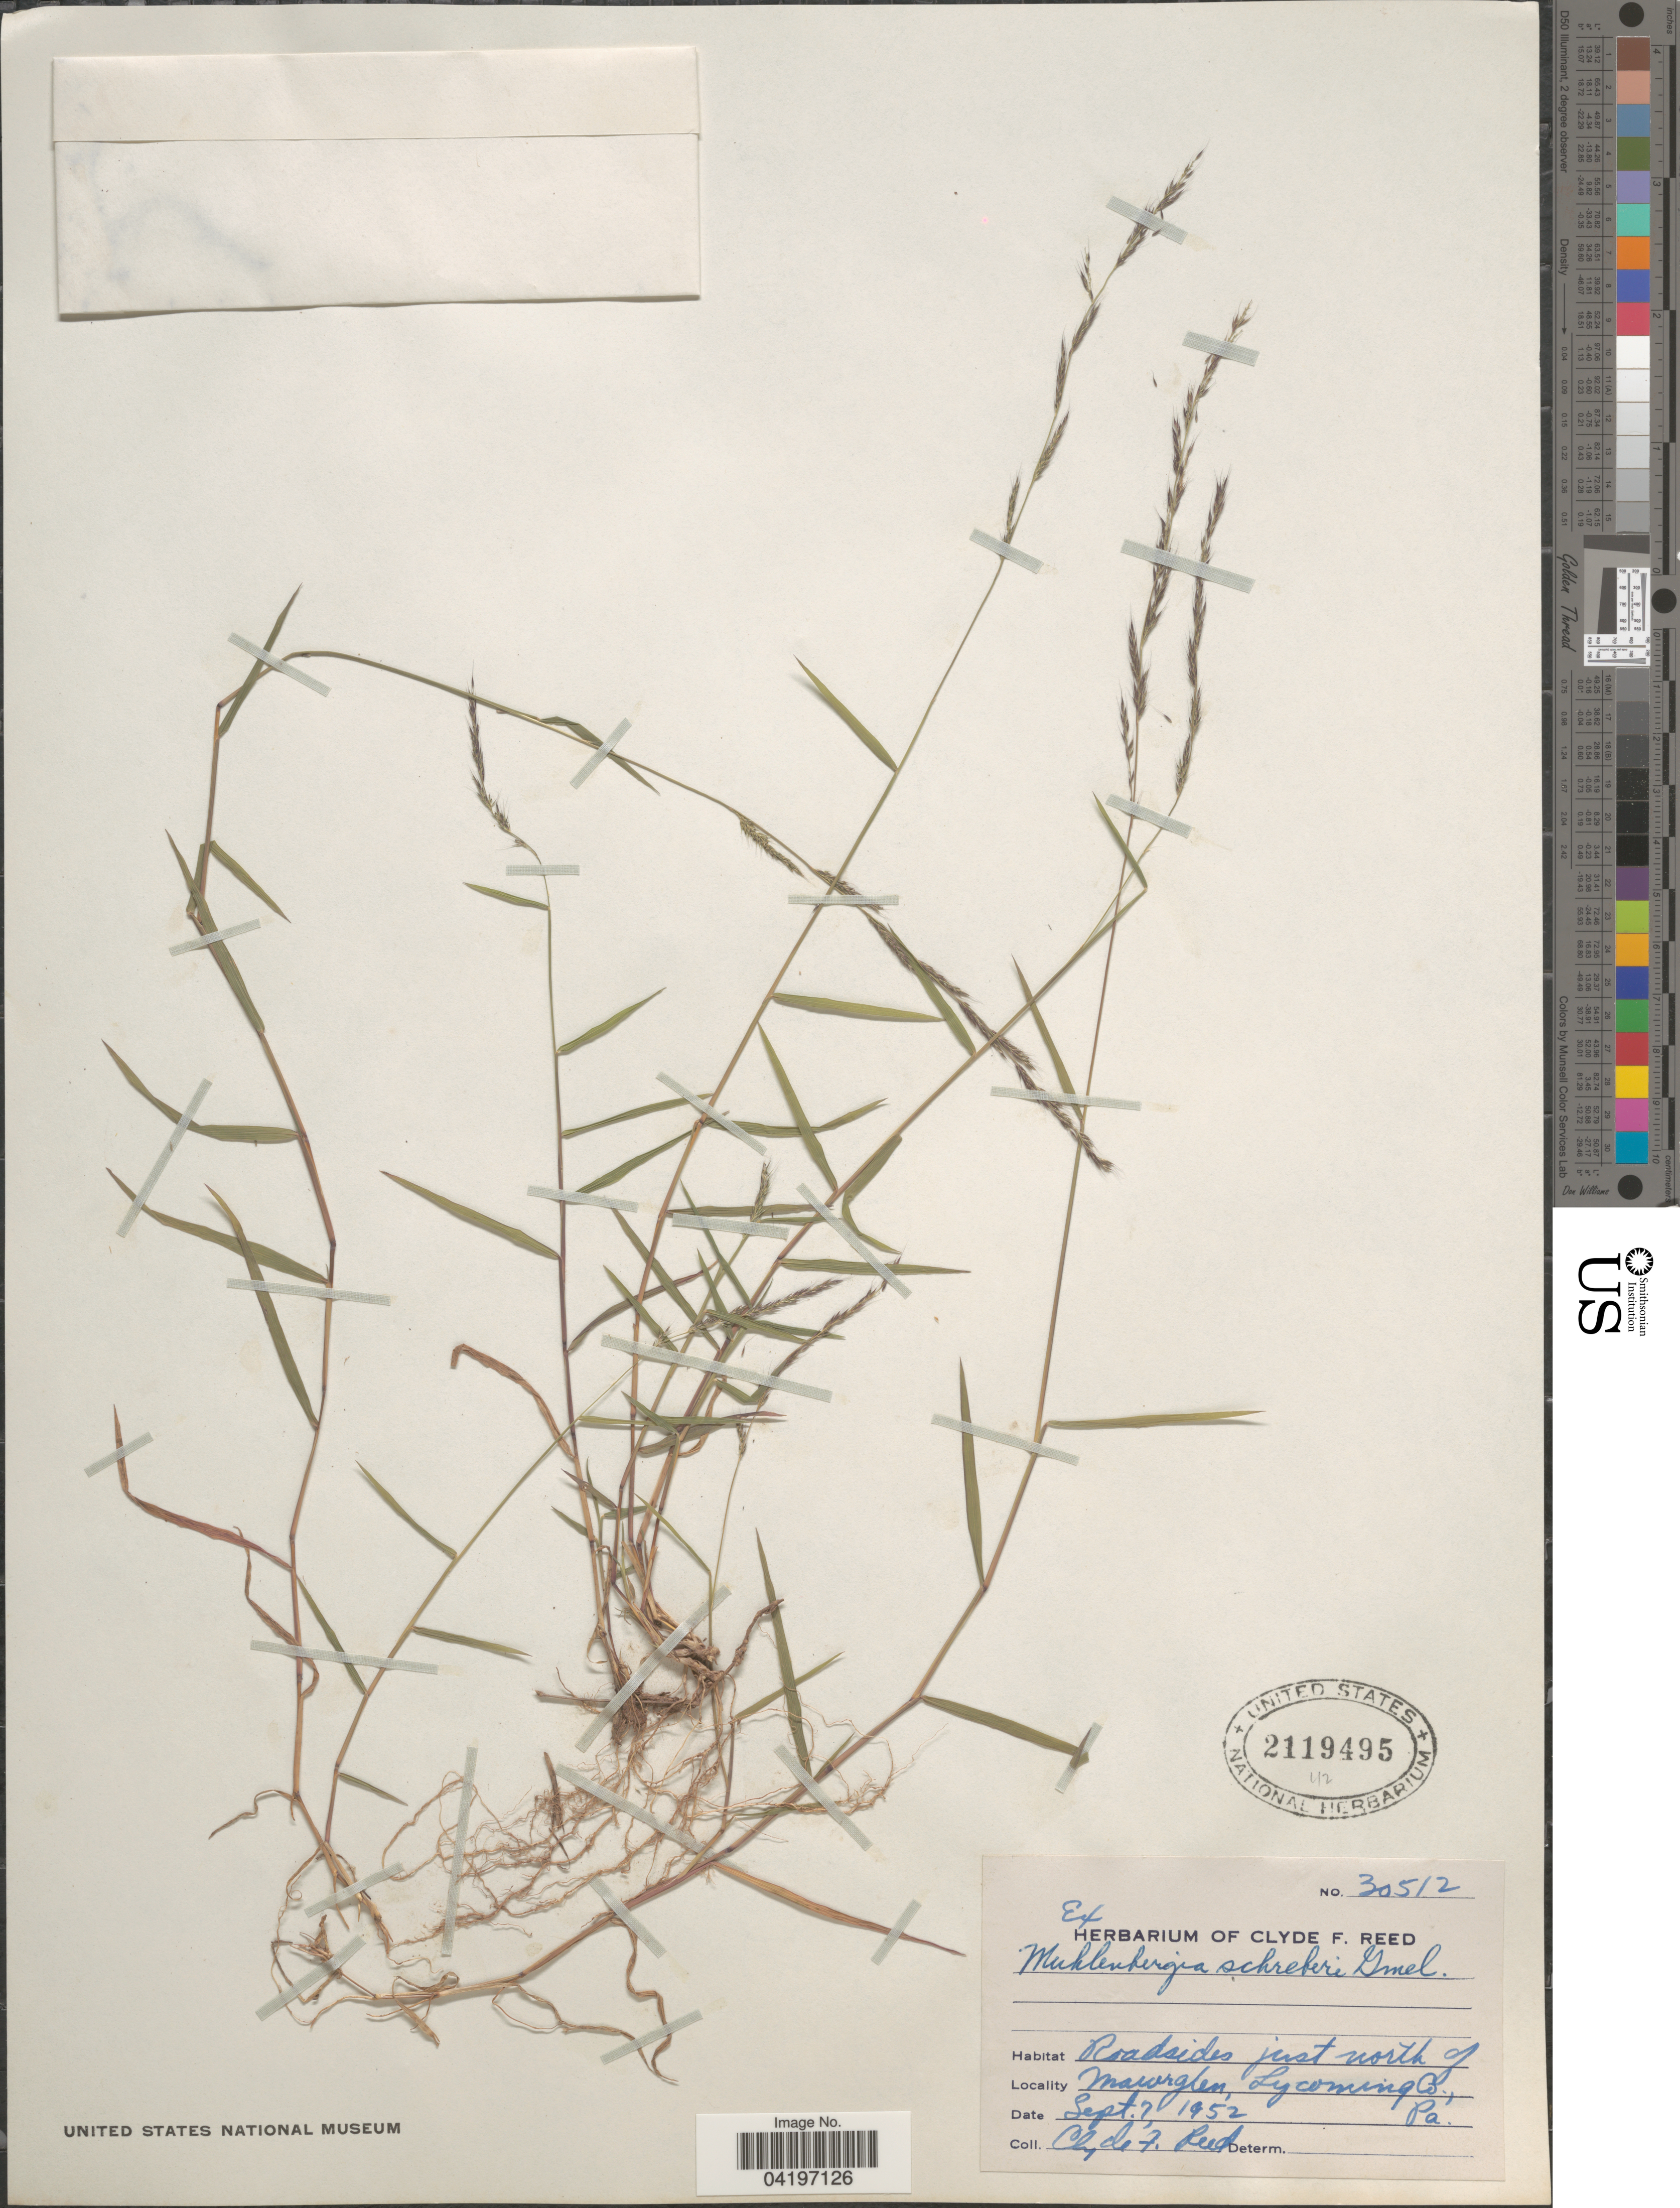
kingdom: Plantae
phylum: Tracheophyta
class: Liliopsida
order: Poales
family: Poaceae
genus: Muhlenbergia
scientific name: Muhlenbergia schreberi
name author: J.F. Gmel.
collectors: C. F. Reed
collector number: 30512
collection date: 1952-09-07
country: United States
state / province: Pennsylvania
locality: Roadsides just north of Mawrglen, Lycoming Co.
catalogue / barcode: US 2119495